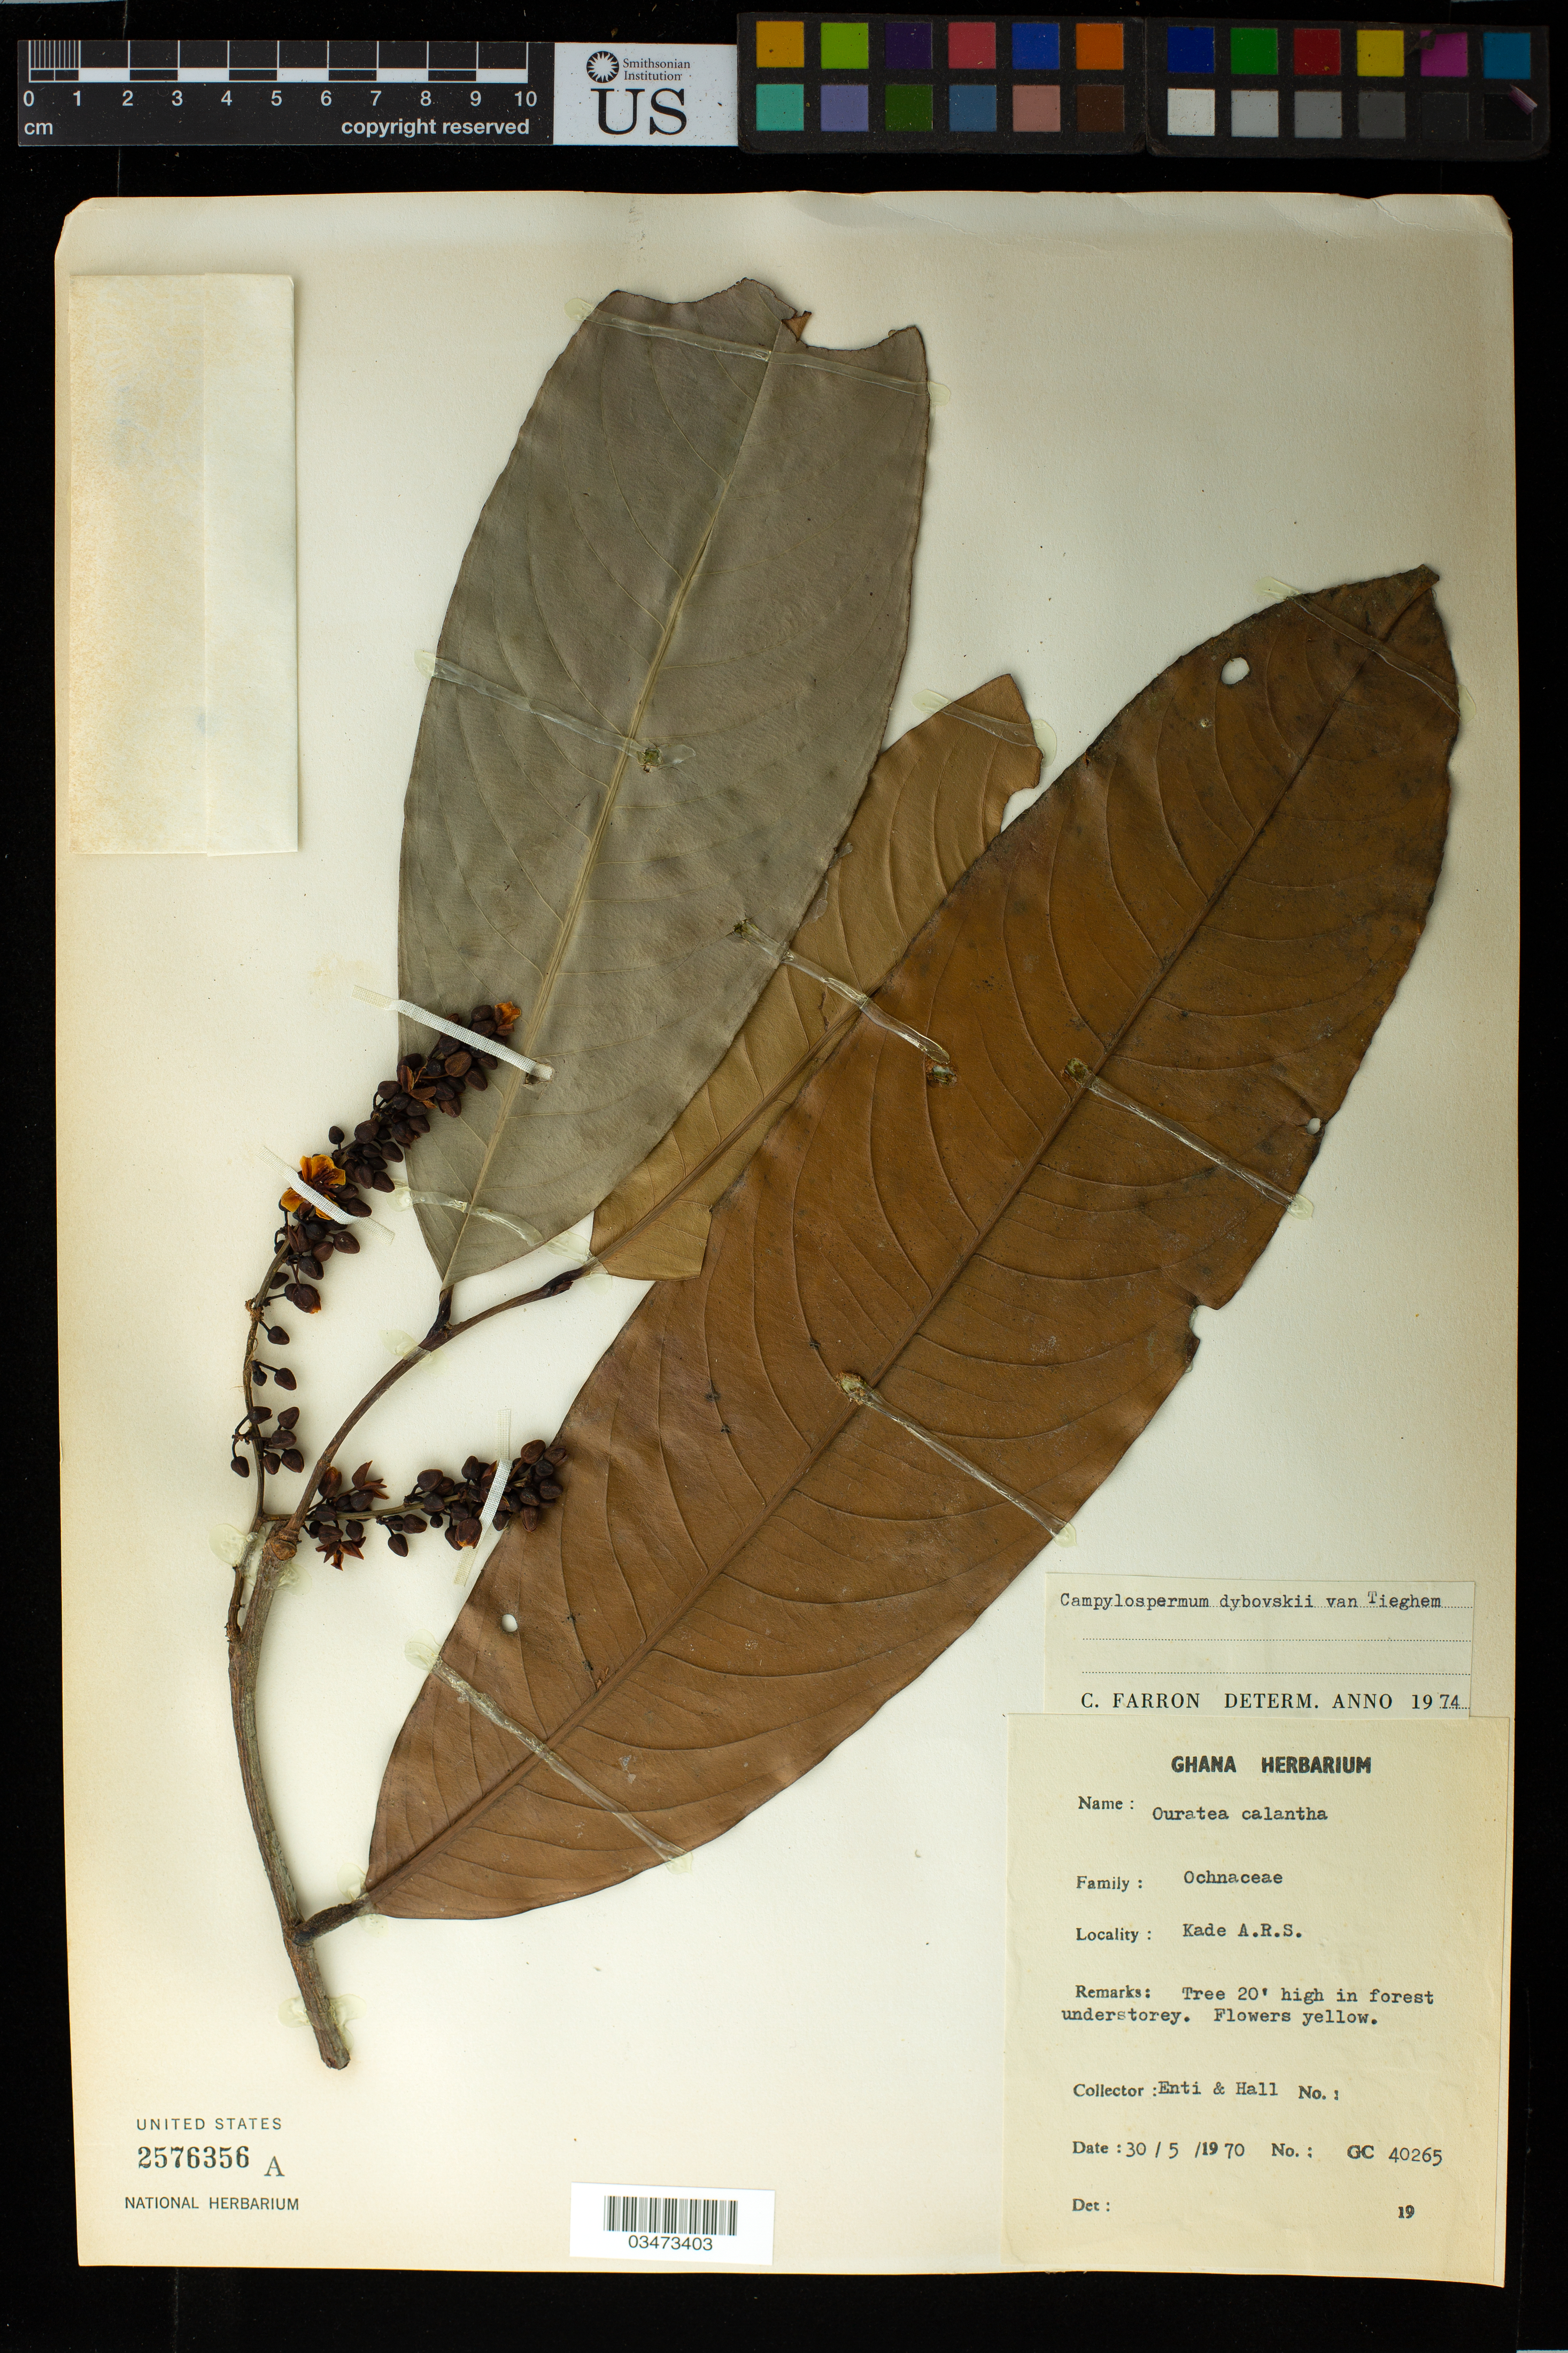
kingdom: Plantae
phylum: Tracheophyta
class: Magnoliopsida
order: Malpighiales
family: Ochnaceae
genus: Campylospermum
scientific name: Campylospermum dybovskii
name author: Van Tieghem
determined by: Farron, Claude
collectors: -- Hall & -. Enti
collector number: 40265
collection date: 1970-05-30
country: Ghana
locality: Kade A.R.S.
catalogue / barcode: US 2576356A